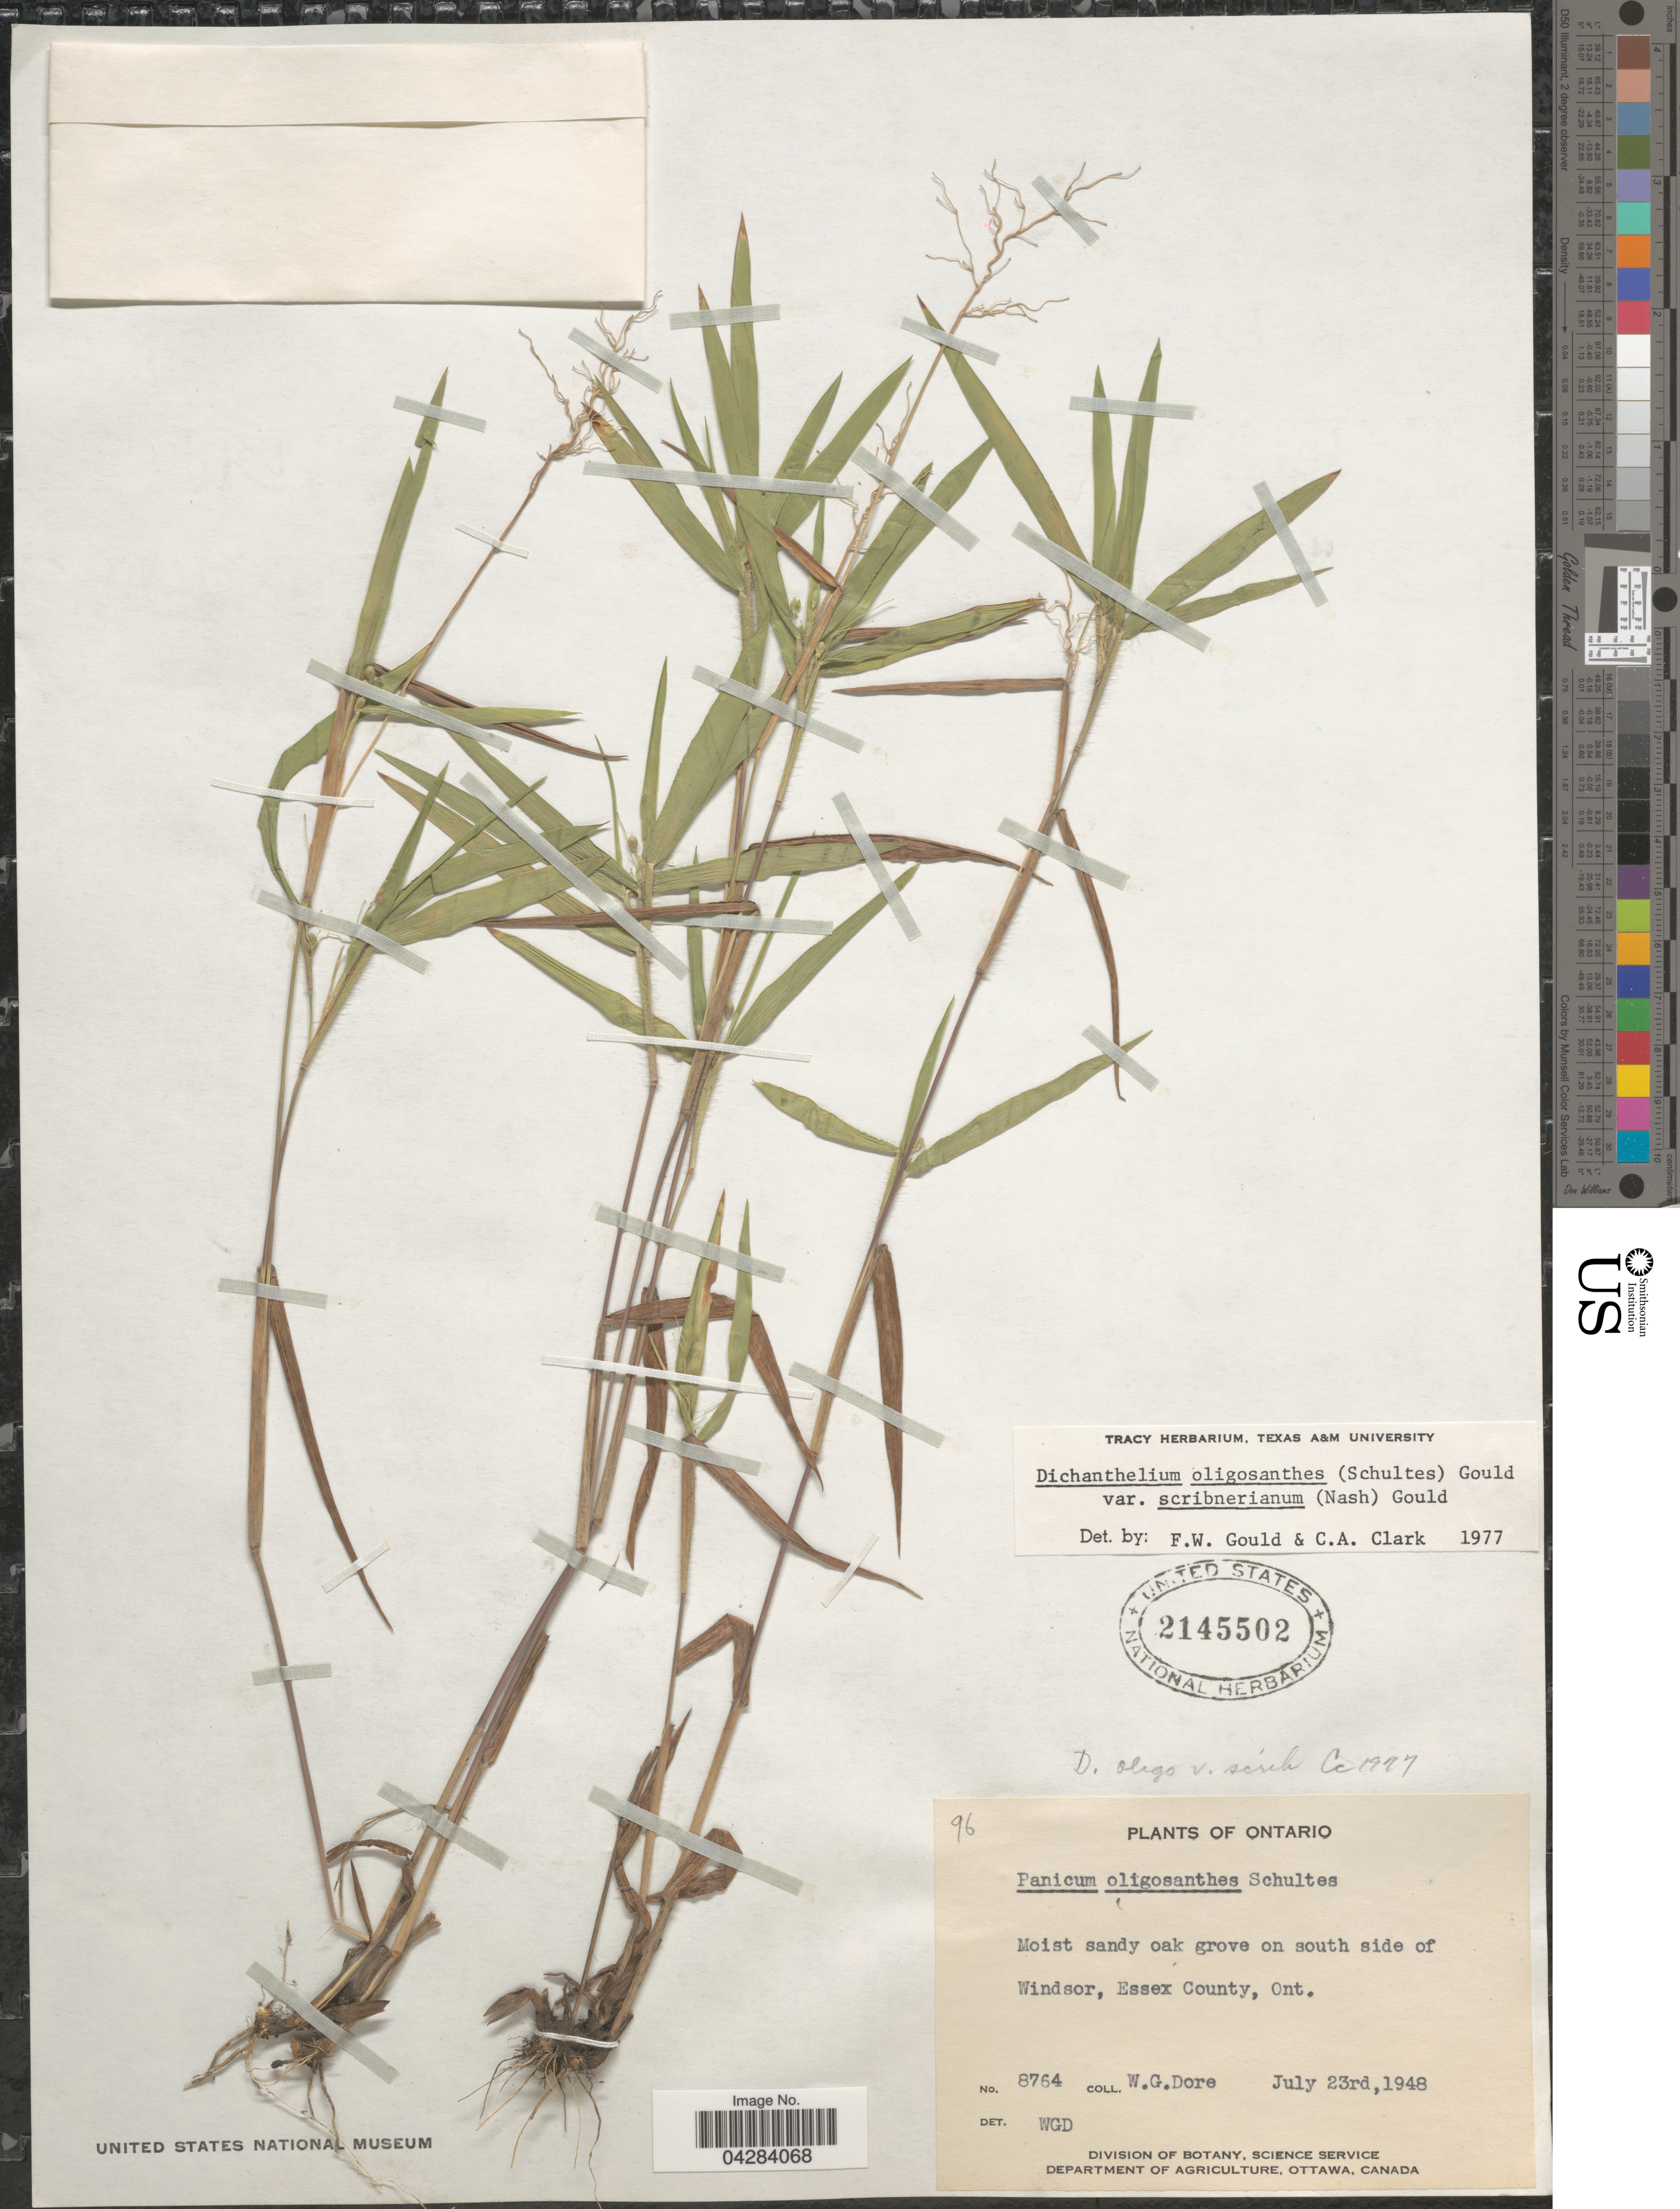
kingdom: Plantae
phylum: Tracheophyta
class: Liliopsida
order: Poales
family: Poaceae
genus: Dichanthelium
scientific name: Dichanthelium oligosanthes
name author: (Schult.) Gould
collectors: W. Dore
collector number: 8764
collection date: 1948-07-23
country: Canada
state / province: Ontario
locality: Moist sandy oak grove on south side of Windsor, Essex County.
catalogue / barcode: US 2145502